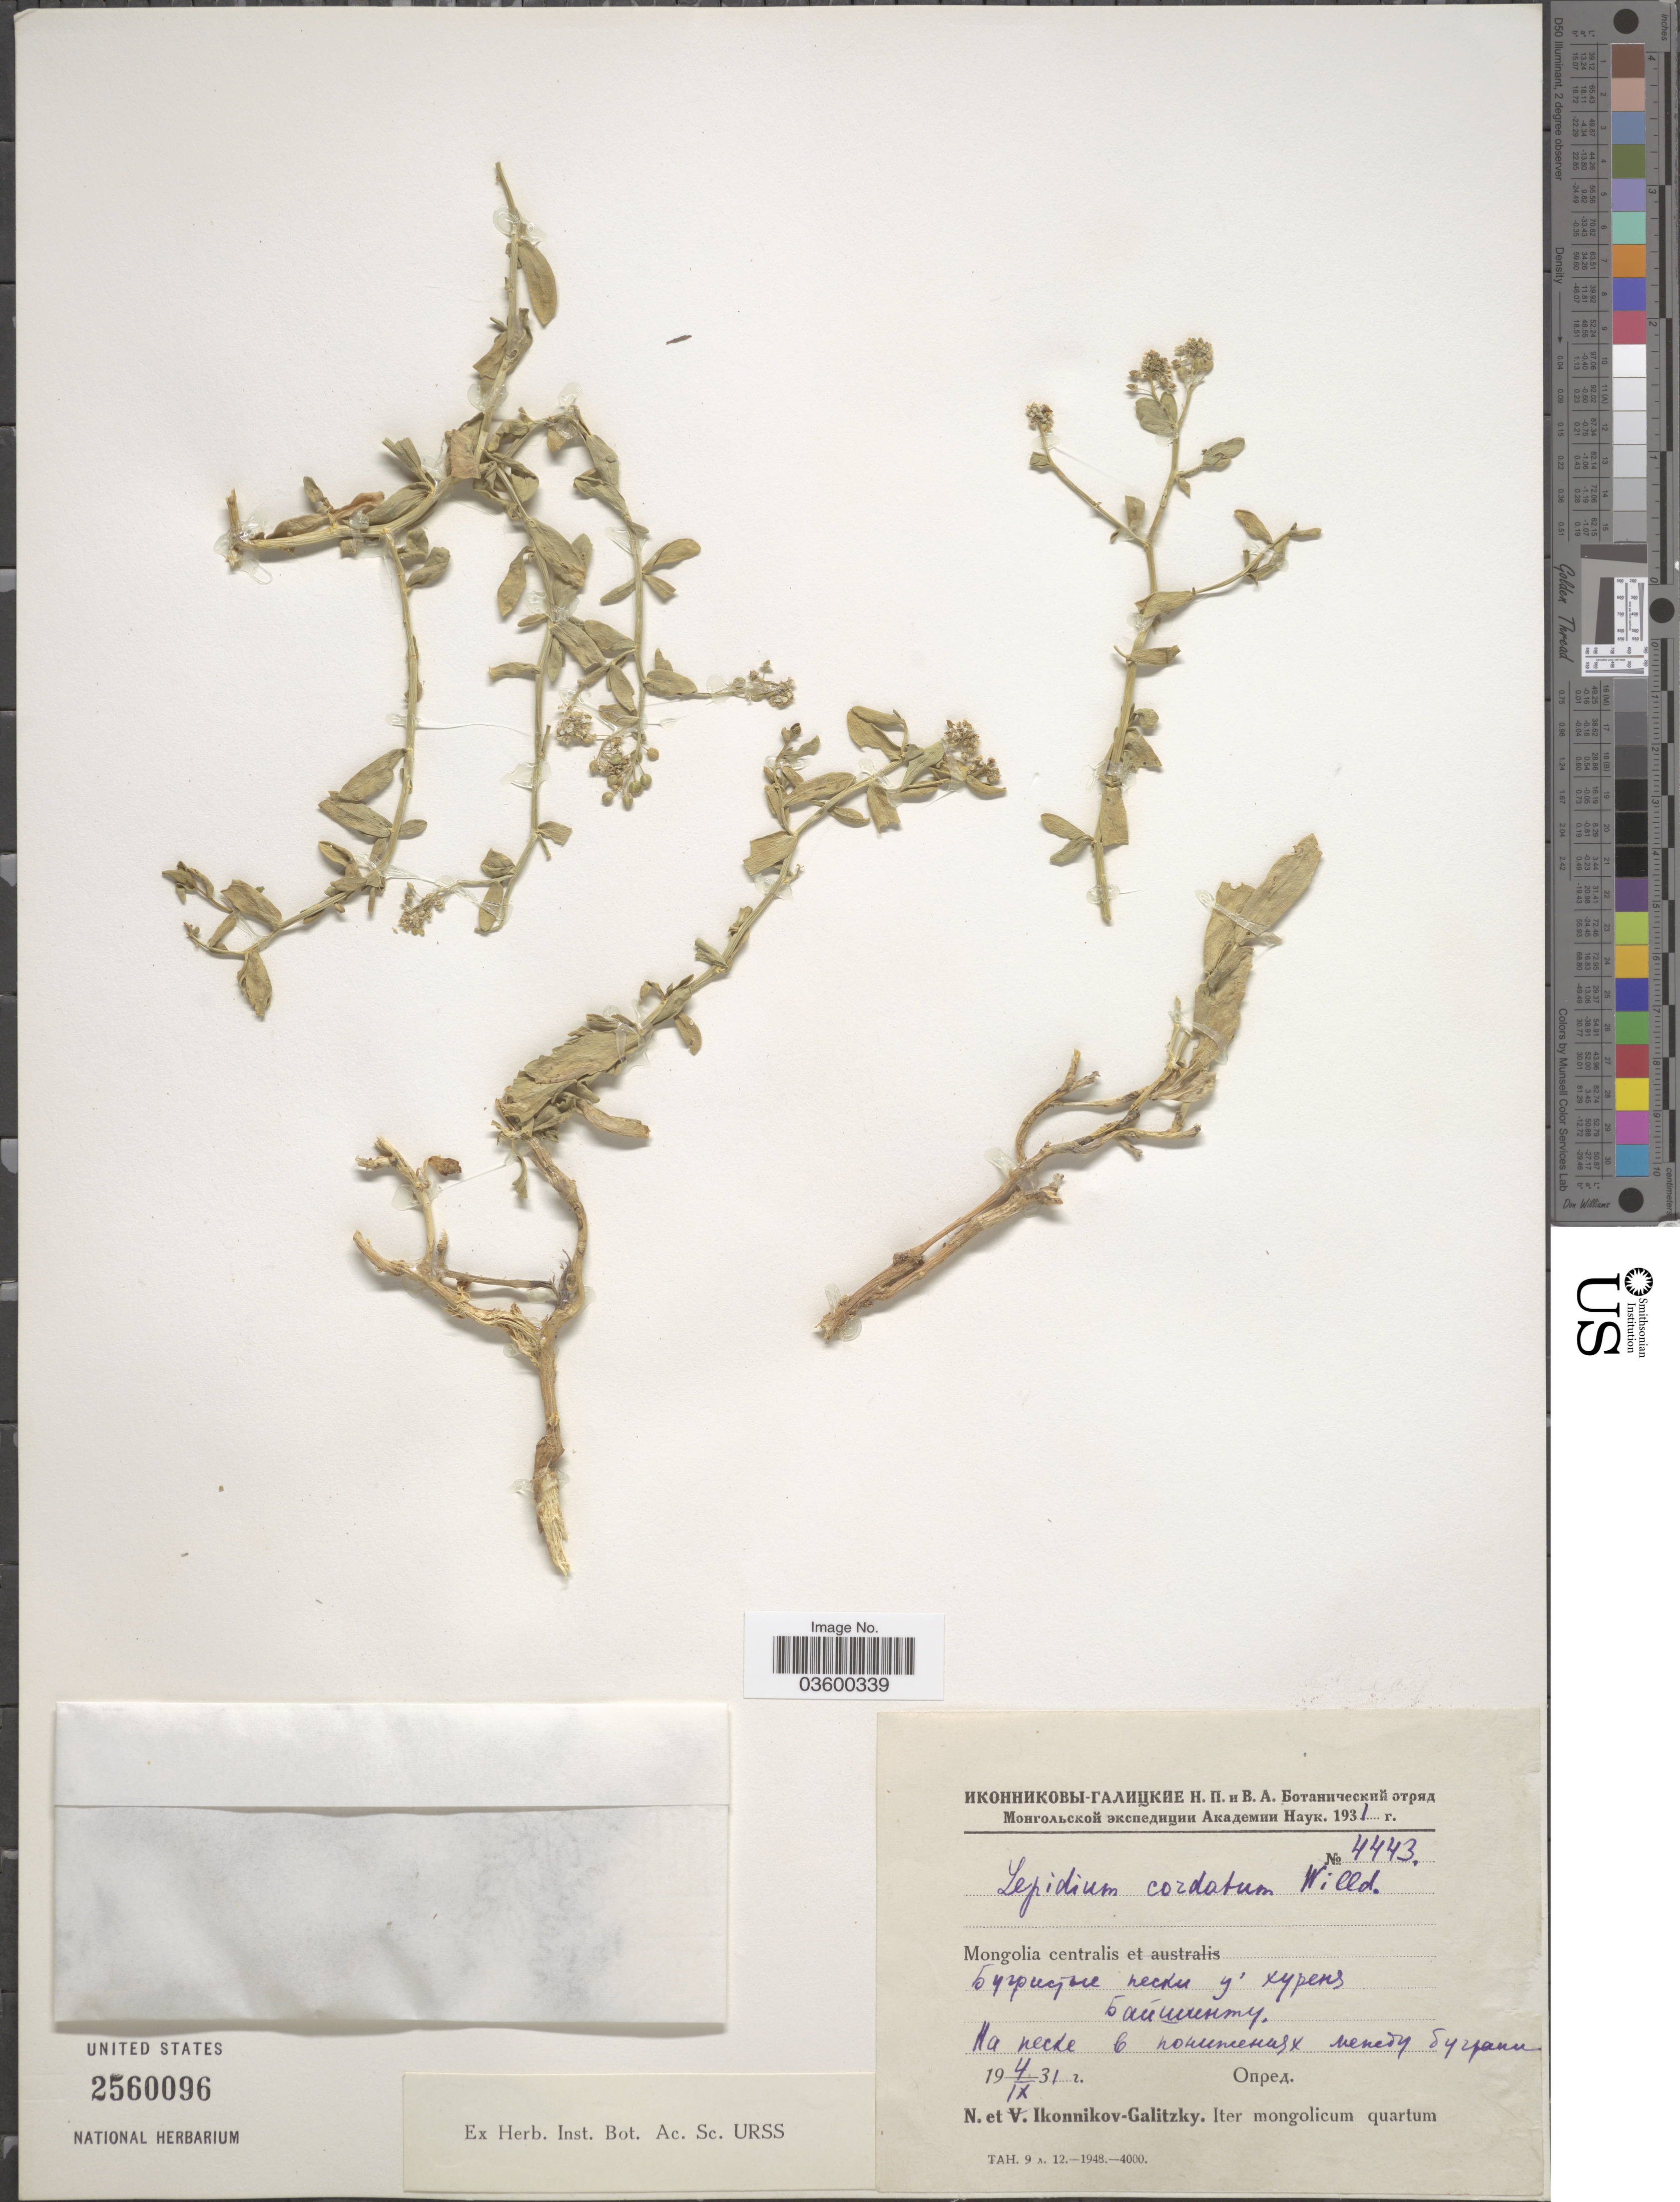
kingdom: Plantae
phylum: Tracheophyta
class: Magnoliopsida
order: Brassicales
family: Brassicaceae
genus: Lepidium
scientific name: Lepidium cordatum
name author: Willd. ex Steven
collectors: N. P. Ikonnikov-Galitzky & V. Ikonnikov-Galitzky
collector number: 4443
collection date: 1931-09-04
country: Mongolia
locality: Mongolia centralis X. Mongolicum quartum.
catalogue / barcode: US 2560096